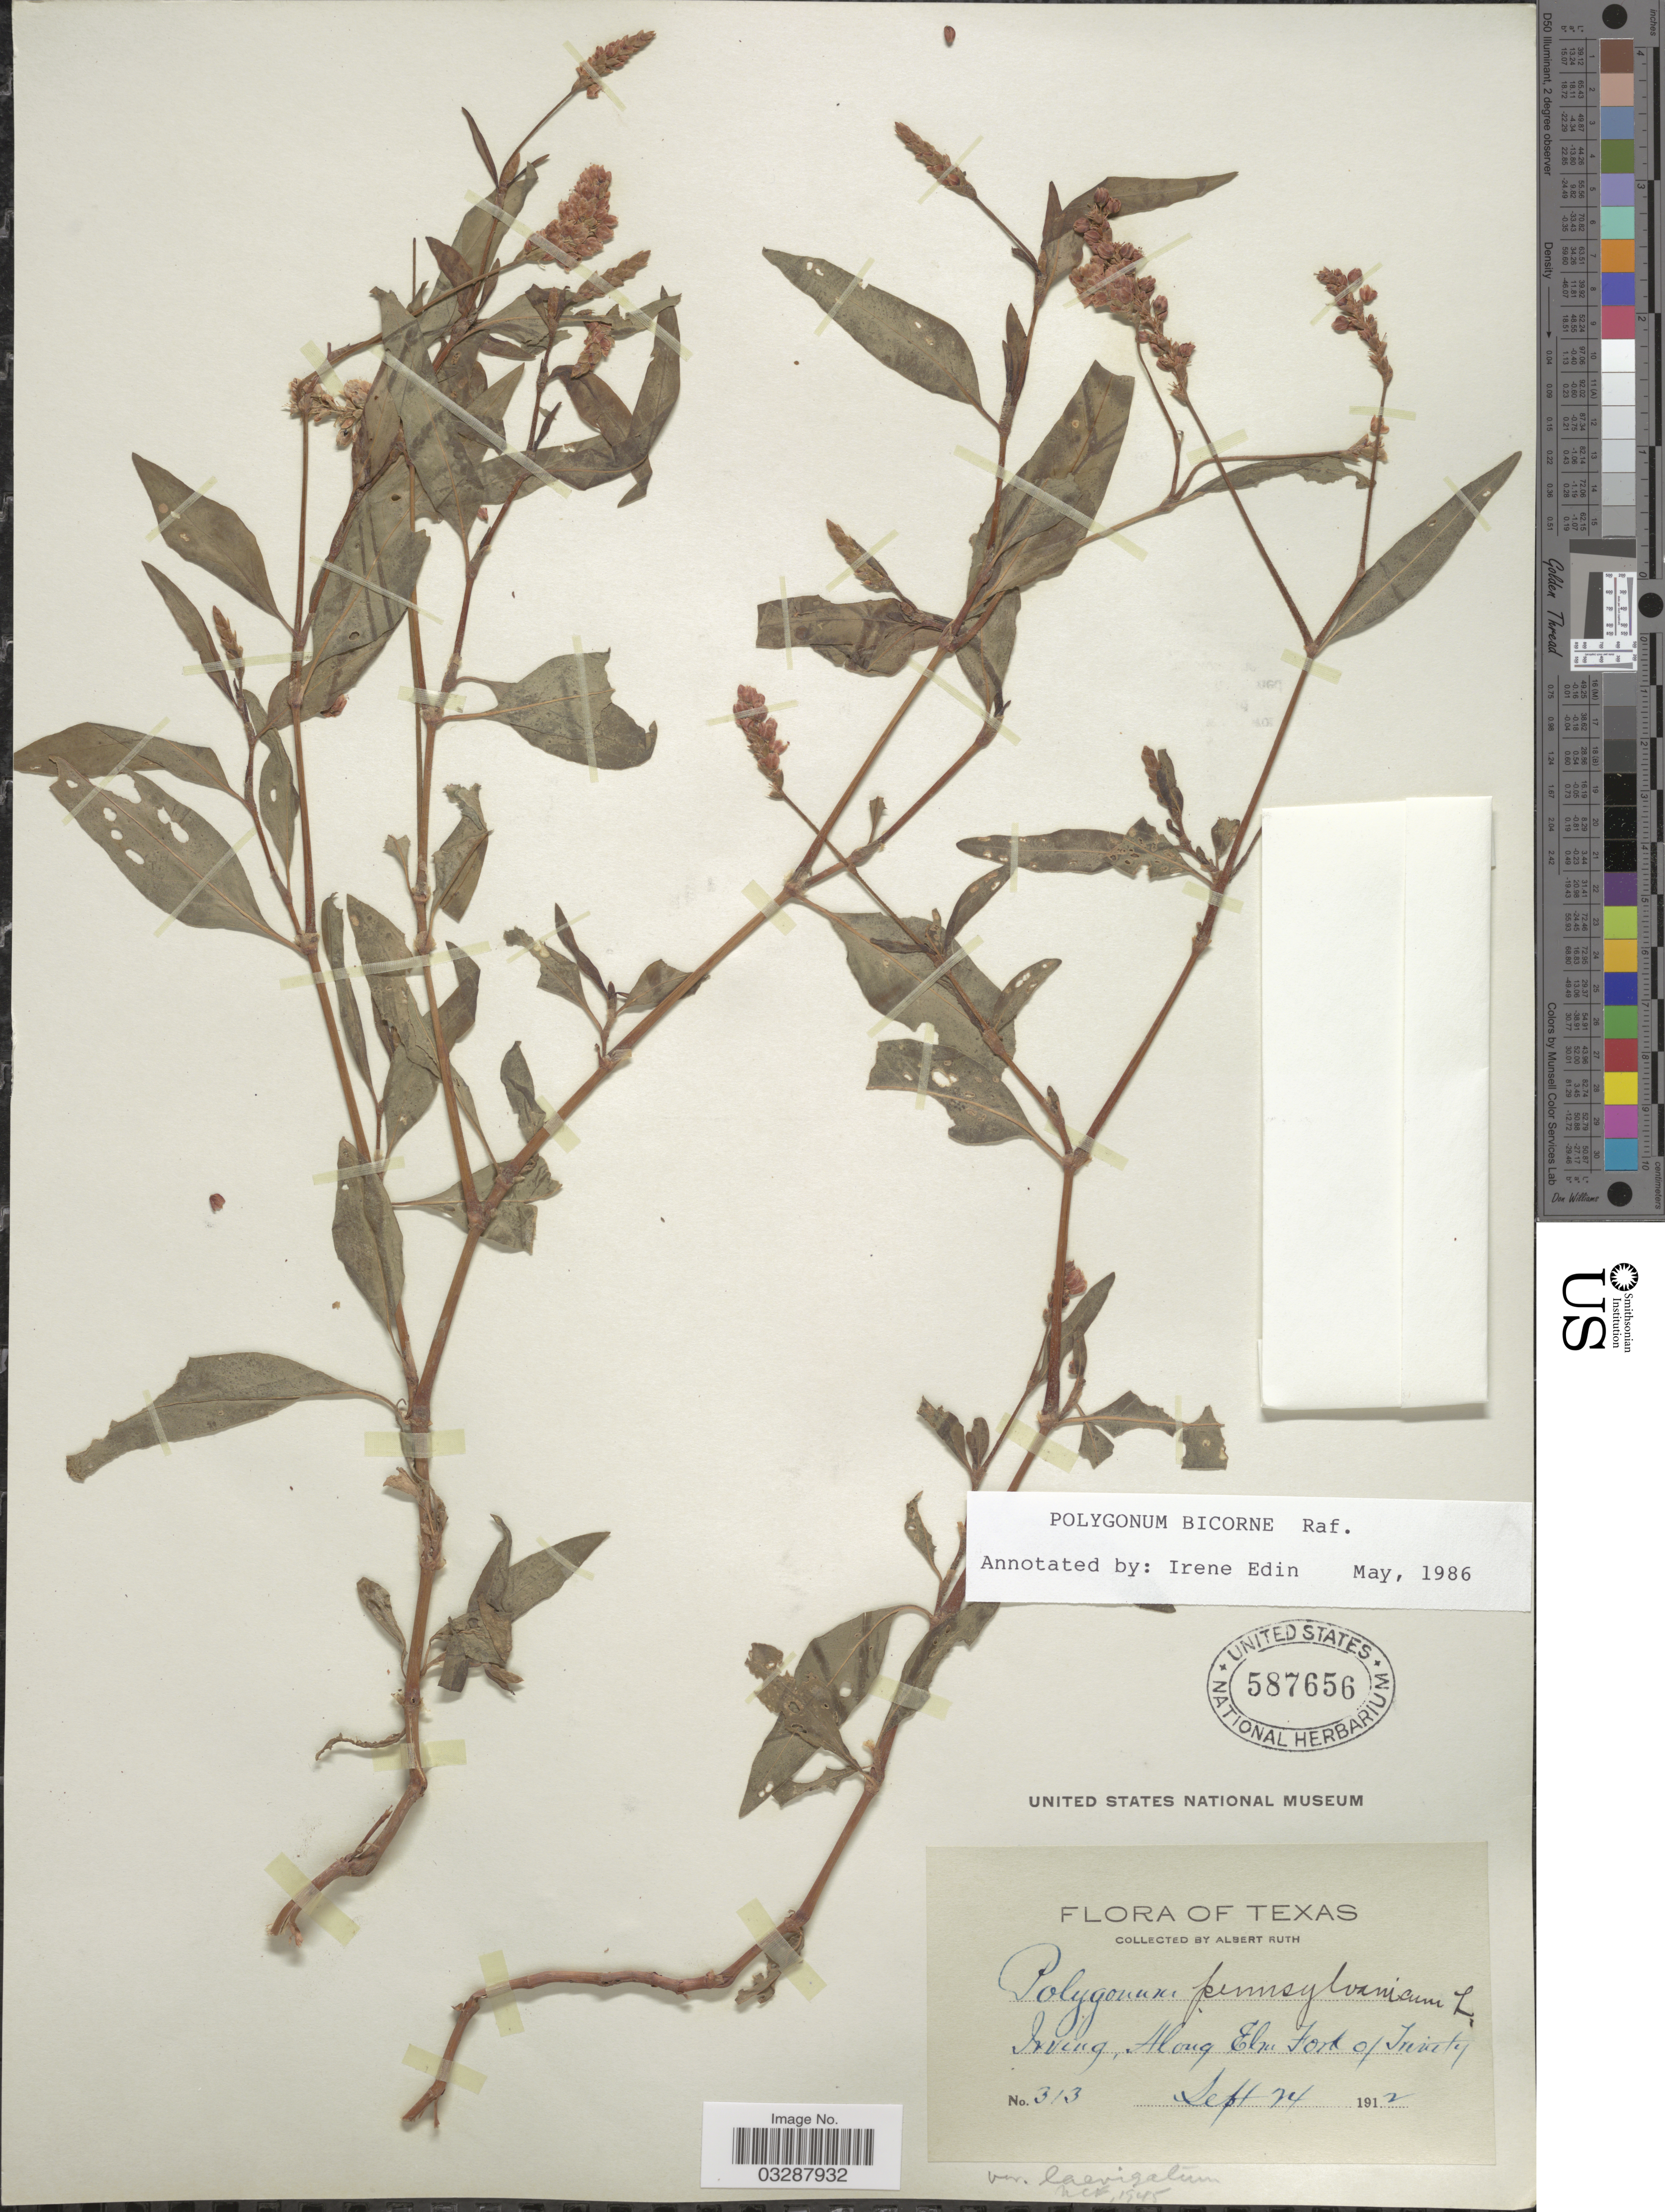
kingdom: Plantae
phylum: Tracheophyta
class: Magnoliopsida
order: Caryophyllales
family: Polygonaceae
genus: Persicaria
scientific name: Persicaria bicornis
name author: (Raf.) Nieuwl.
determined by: Atha, D. E.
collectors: A. Ruth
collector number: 313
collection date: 1912-09-24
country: United States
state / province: Texas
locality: Irving, along Elm Fork of Trinity.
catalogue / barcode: US 587656